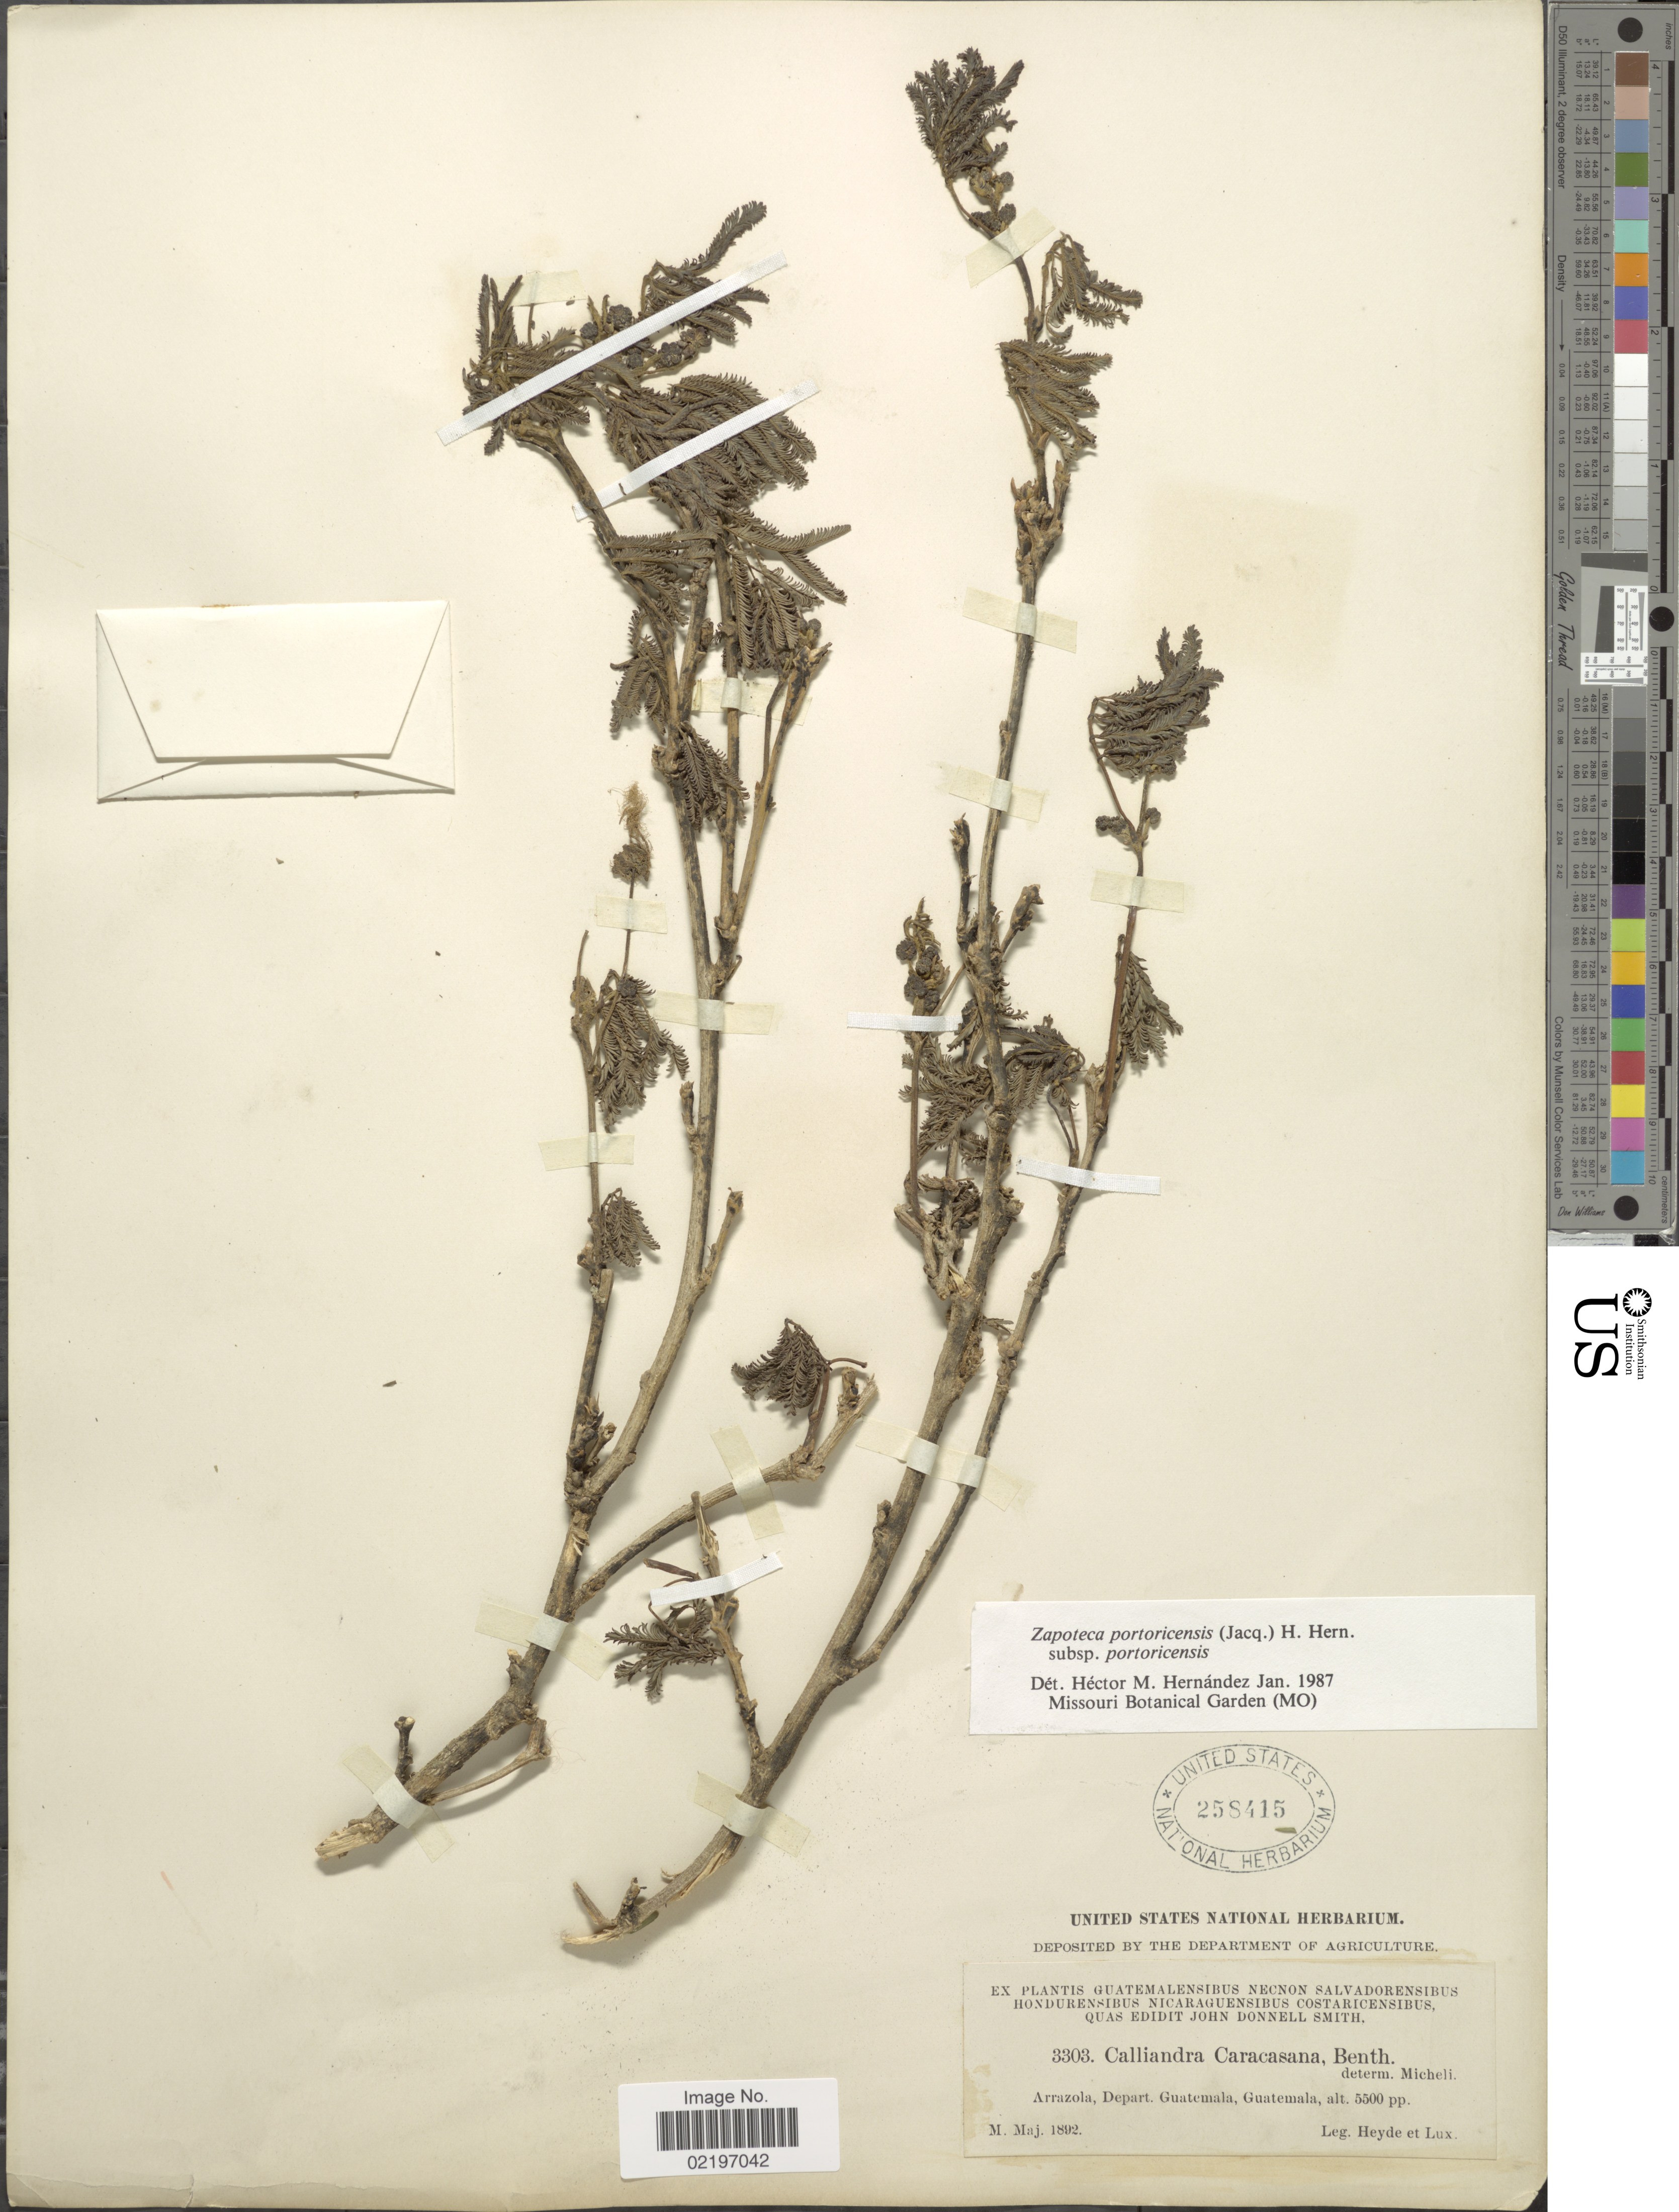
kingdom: Plantae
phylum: Tracheophyta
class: Magnoliopsida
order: Fabales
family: Fabaceae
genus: Zapoteca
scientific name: Zapoteca portoricensis subsp. portoricensis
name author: (Jacq.) H.M. Hern.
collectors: Heyde & Lux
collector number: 3303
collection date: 1892-05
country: Guatemala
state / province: Guatemala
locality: Arrazola, Guatemala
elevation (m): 1676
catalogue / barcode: US 258415